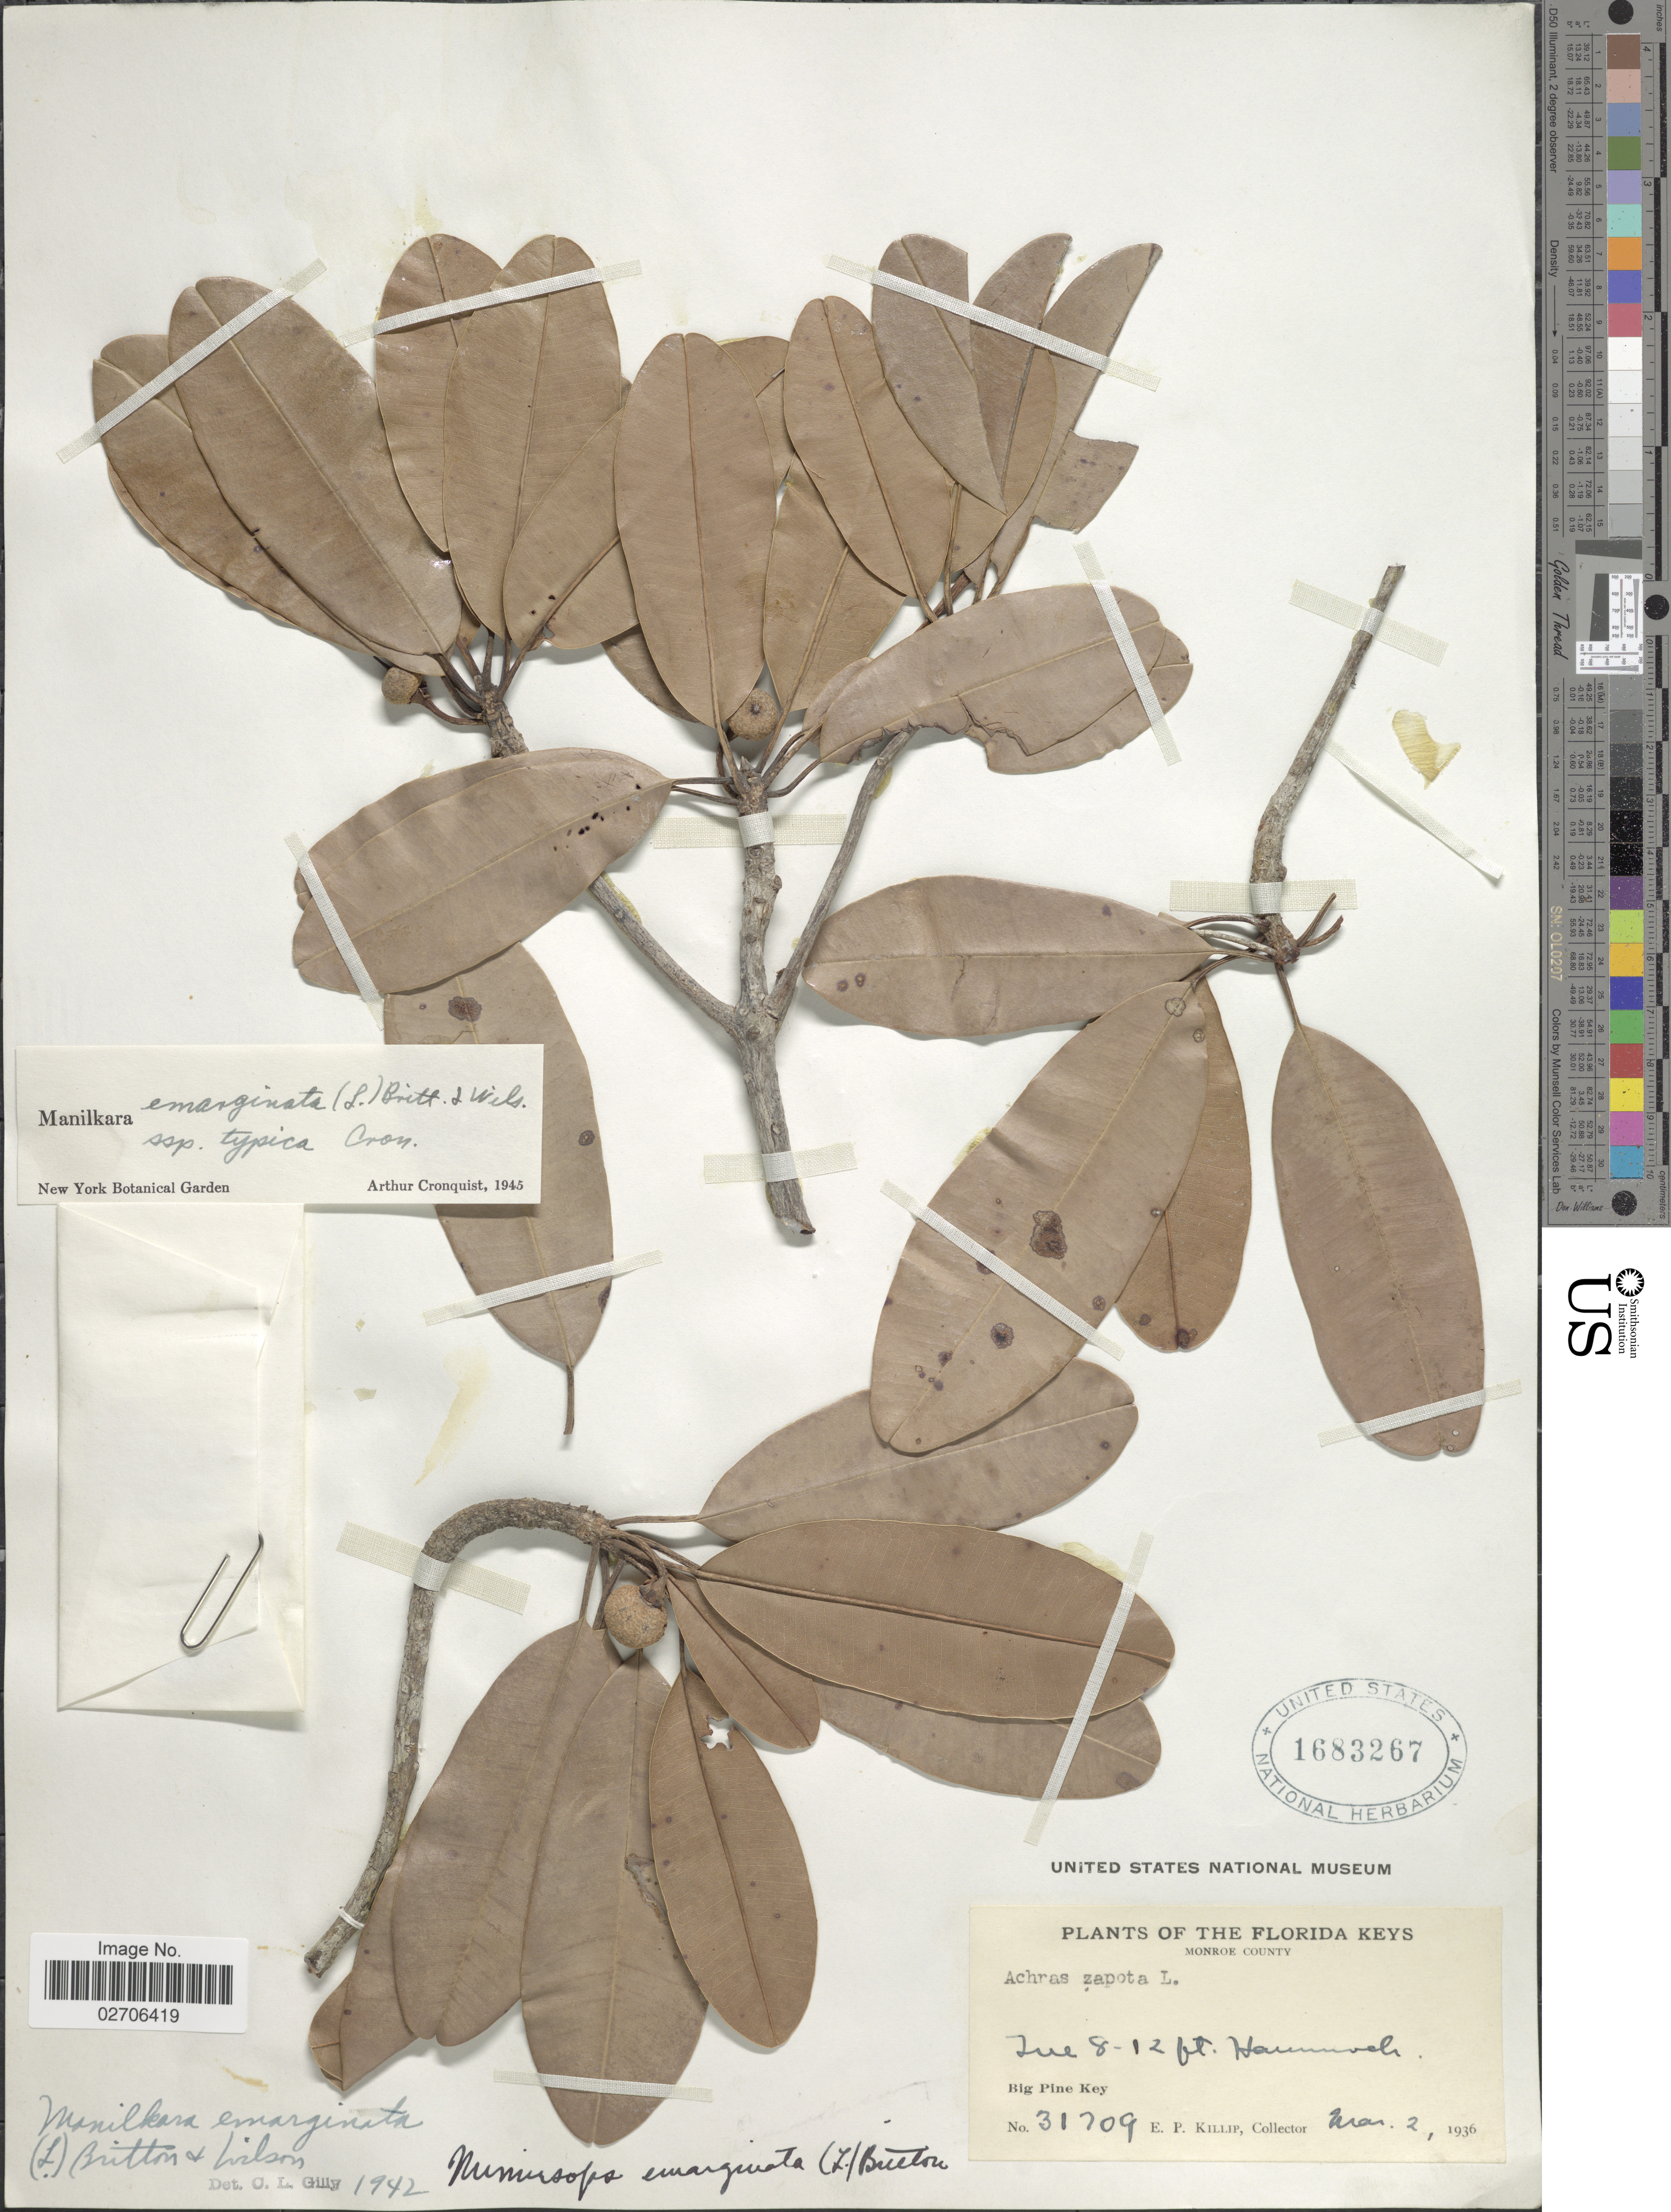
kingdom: Plantae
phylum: Tracheophyta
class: Magnoliopsida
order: Ericales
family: Sapotaceae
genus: Manilkara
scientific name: Manilkara emarginata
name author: (L.) Britton & P. Wilson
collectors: E. P. Killip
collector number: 31709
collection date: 1936-03-02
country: United States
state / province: Florida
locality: The Florida Keys, Monroe County, Big Pine Key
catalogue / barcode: US 1683267